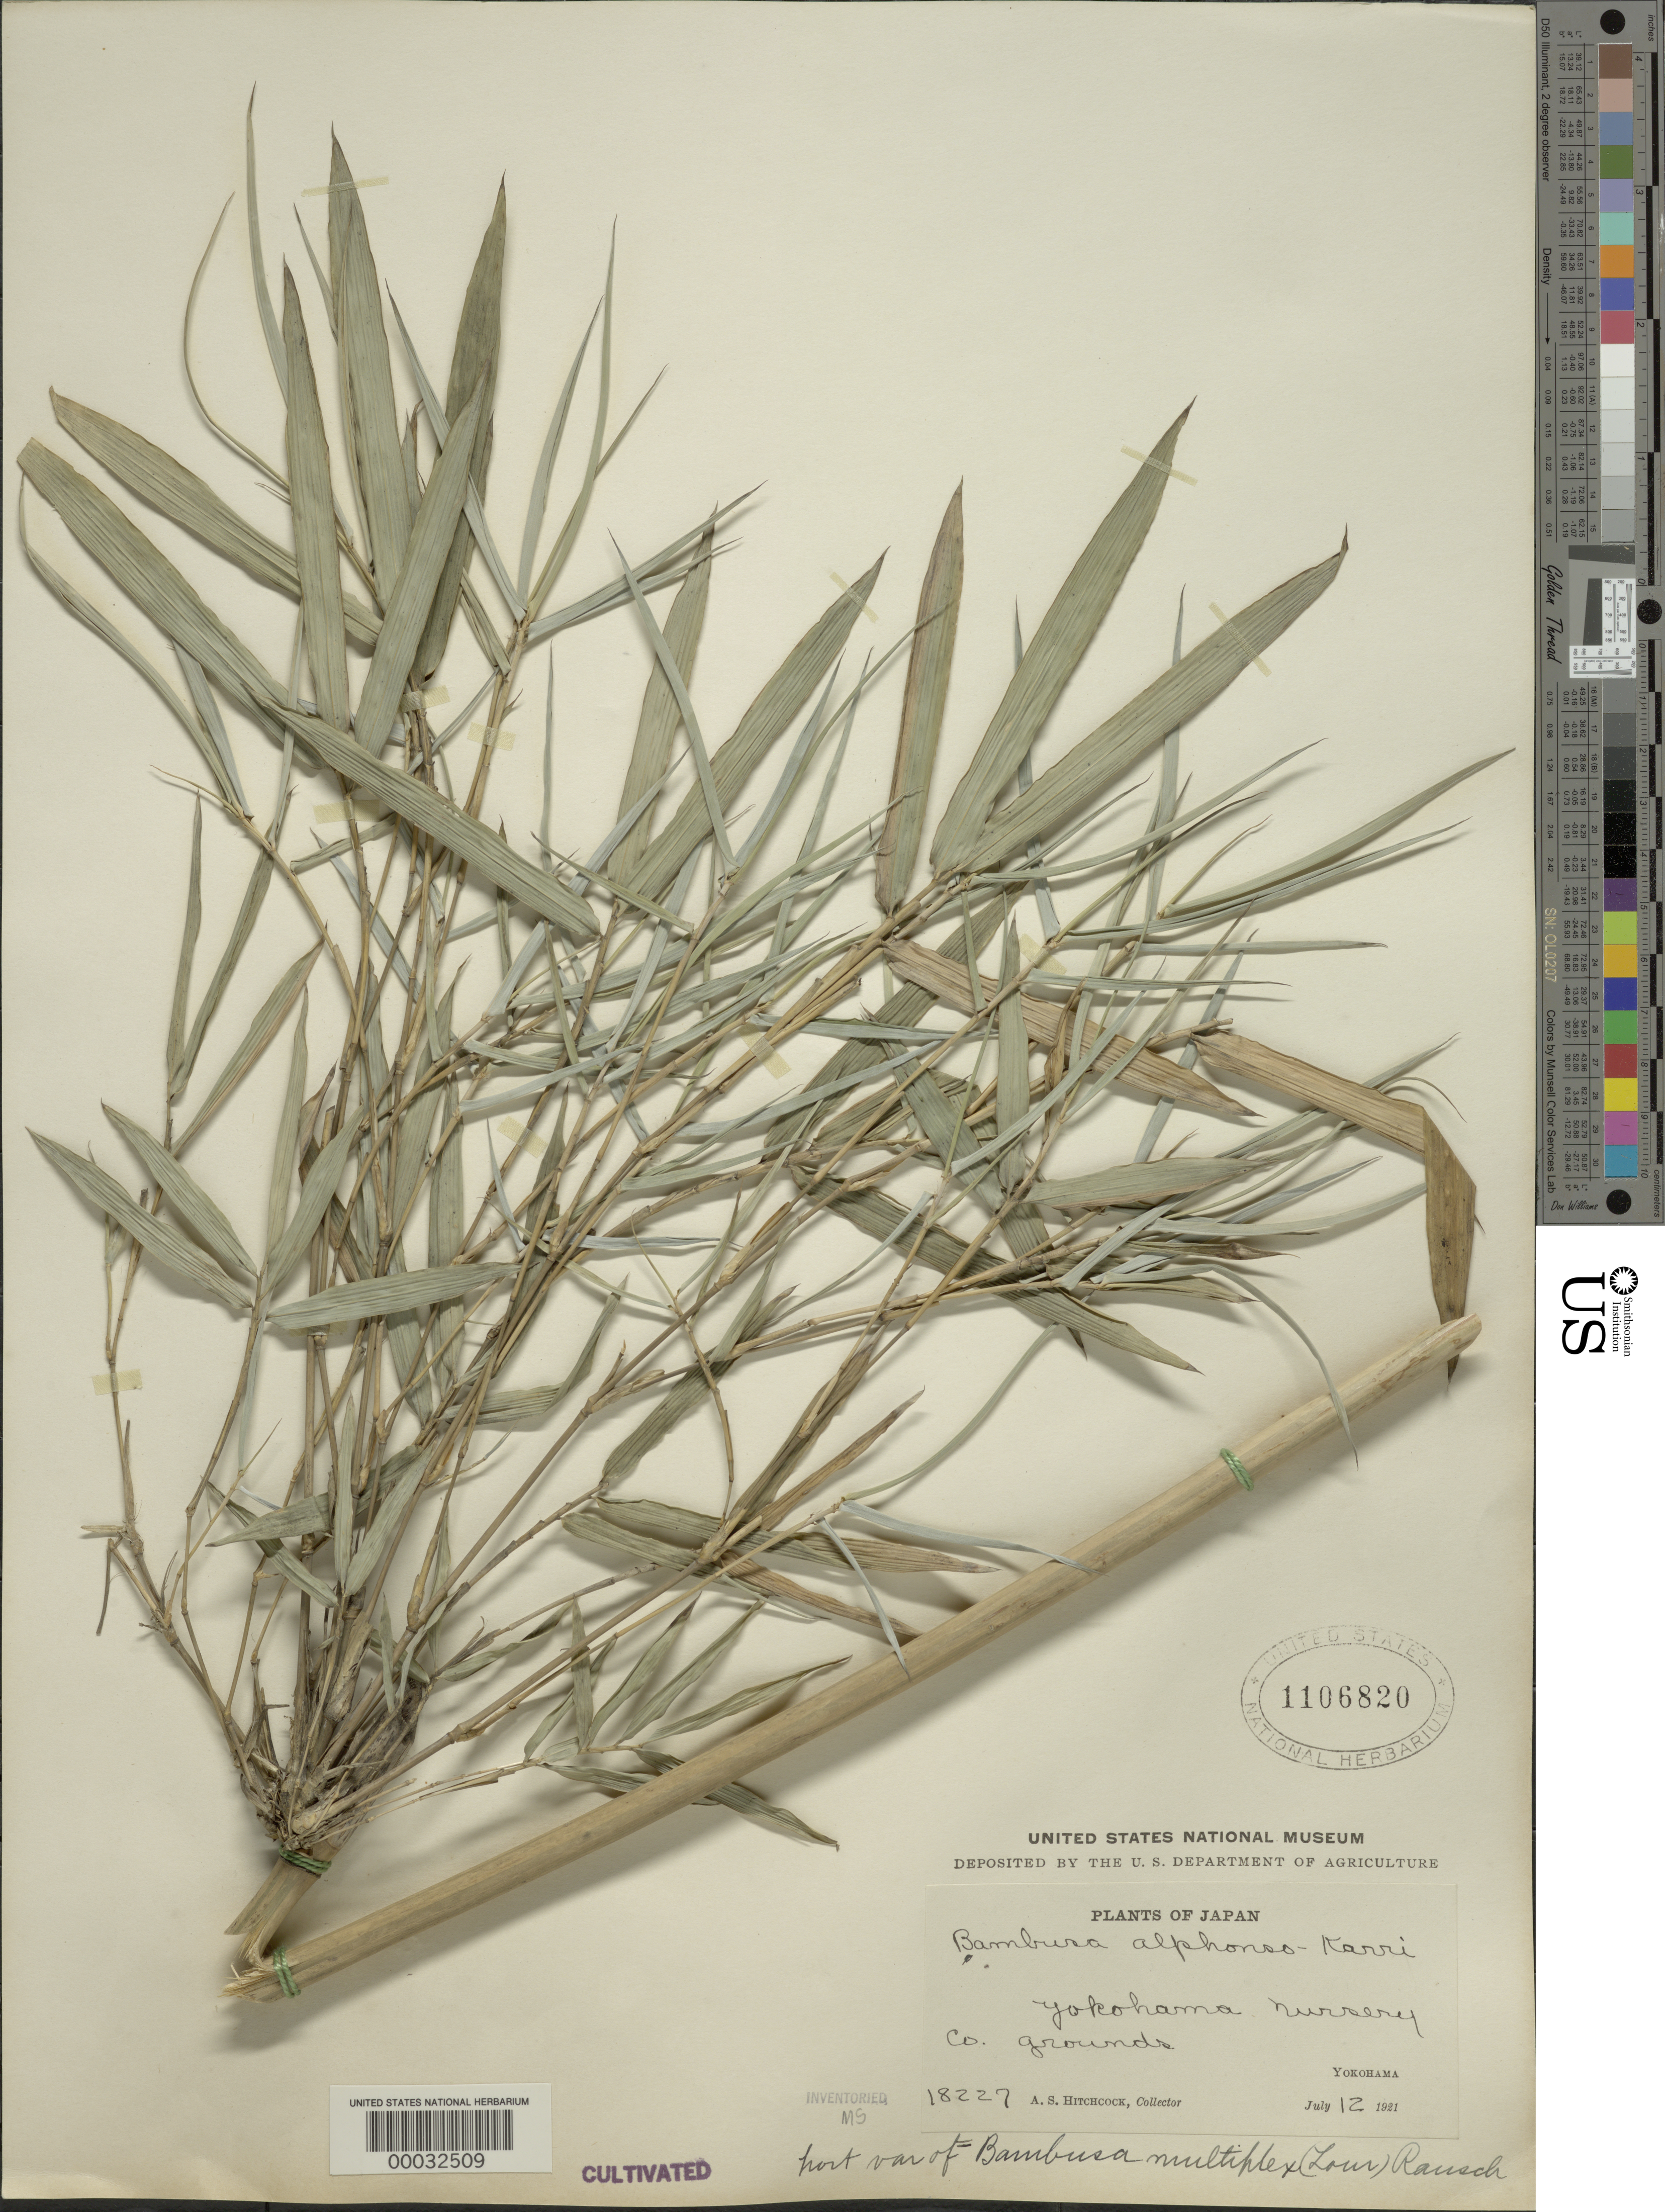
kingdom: Plantae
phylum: Tracheophyta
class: Liliopsida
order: Poales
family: Poaceae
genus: Bambusa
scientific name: Bambusa multiplex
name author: (Lour.) Raeusch. ex Schult. & Schult. f.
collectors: A. S. Hitchcock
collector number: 18227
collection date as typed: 12 Jul 1921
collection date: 1921-07-12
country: Japan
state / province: Kanagawa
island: Honshu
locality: Yokohama nursery-yokohama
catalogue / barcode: US 1106820